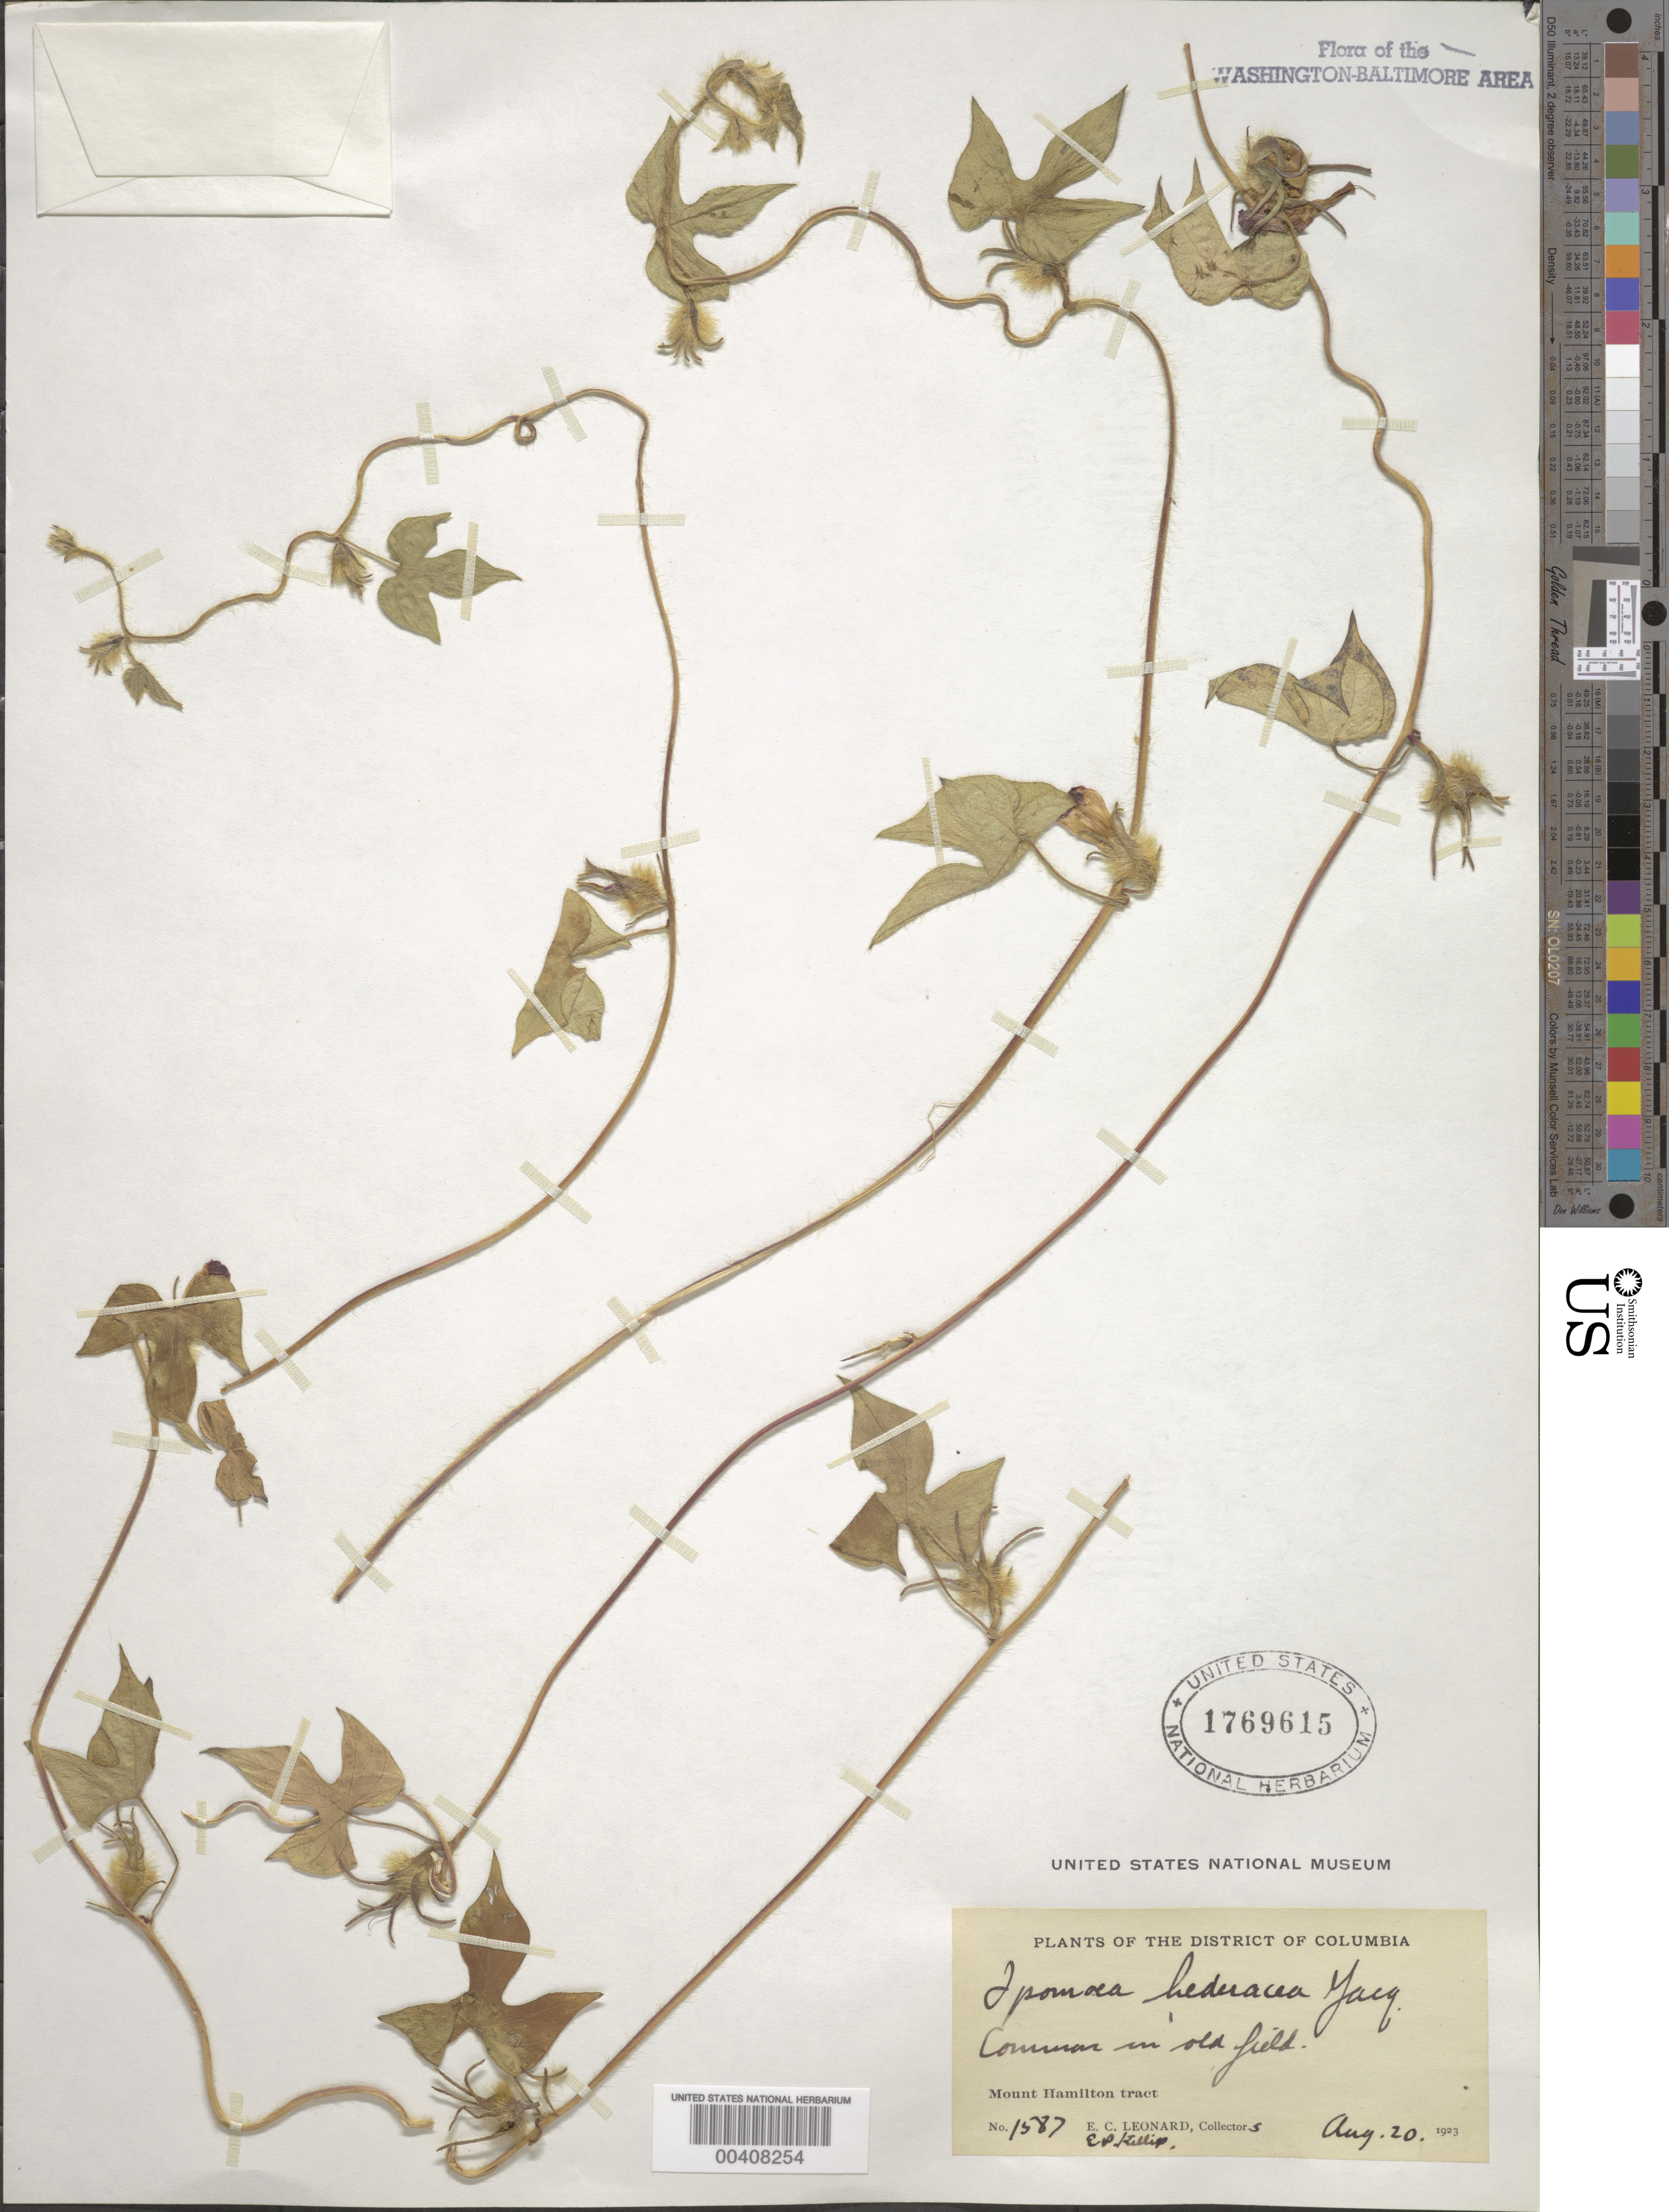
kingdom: Plantae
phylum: Tracheophyta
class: Magnoliopsida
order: Solanales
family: Convolvulaceae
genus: Ipomoea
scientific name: Ipomoea hederacea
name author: Jacq.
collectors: E. C. Leonard & E. P. Killip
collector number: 1587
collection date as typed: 20 Aug 1923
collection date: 1923-08-20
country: United States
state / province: District of Columbia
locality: Mt. Hamilton Tract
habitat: Old field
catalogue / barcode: US 1769615